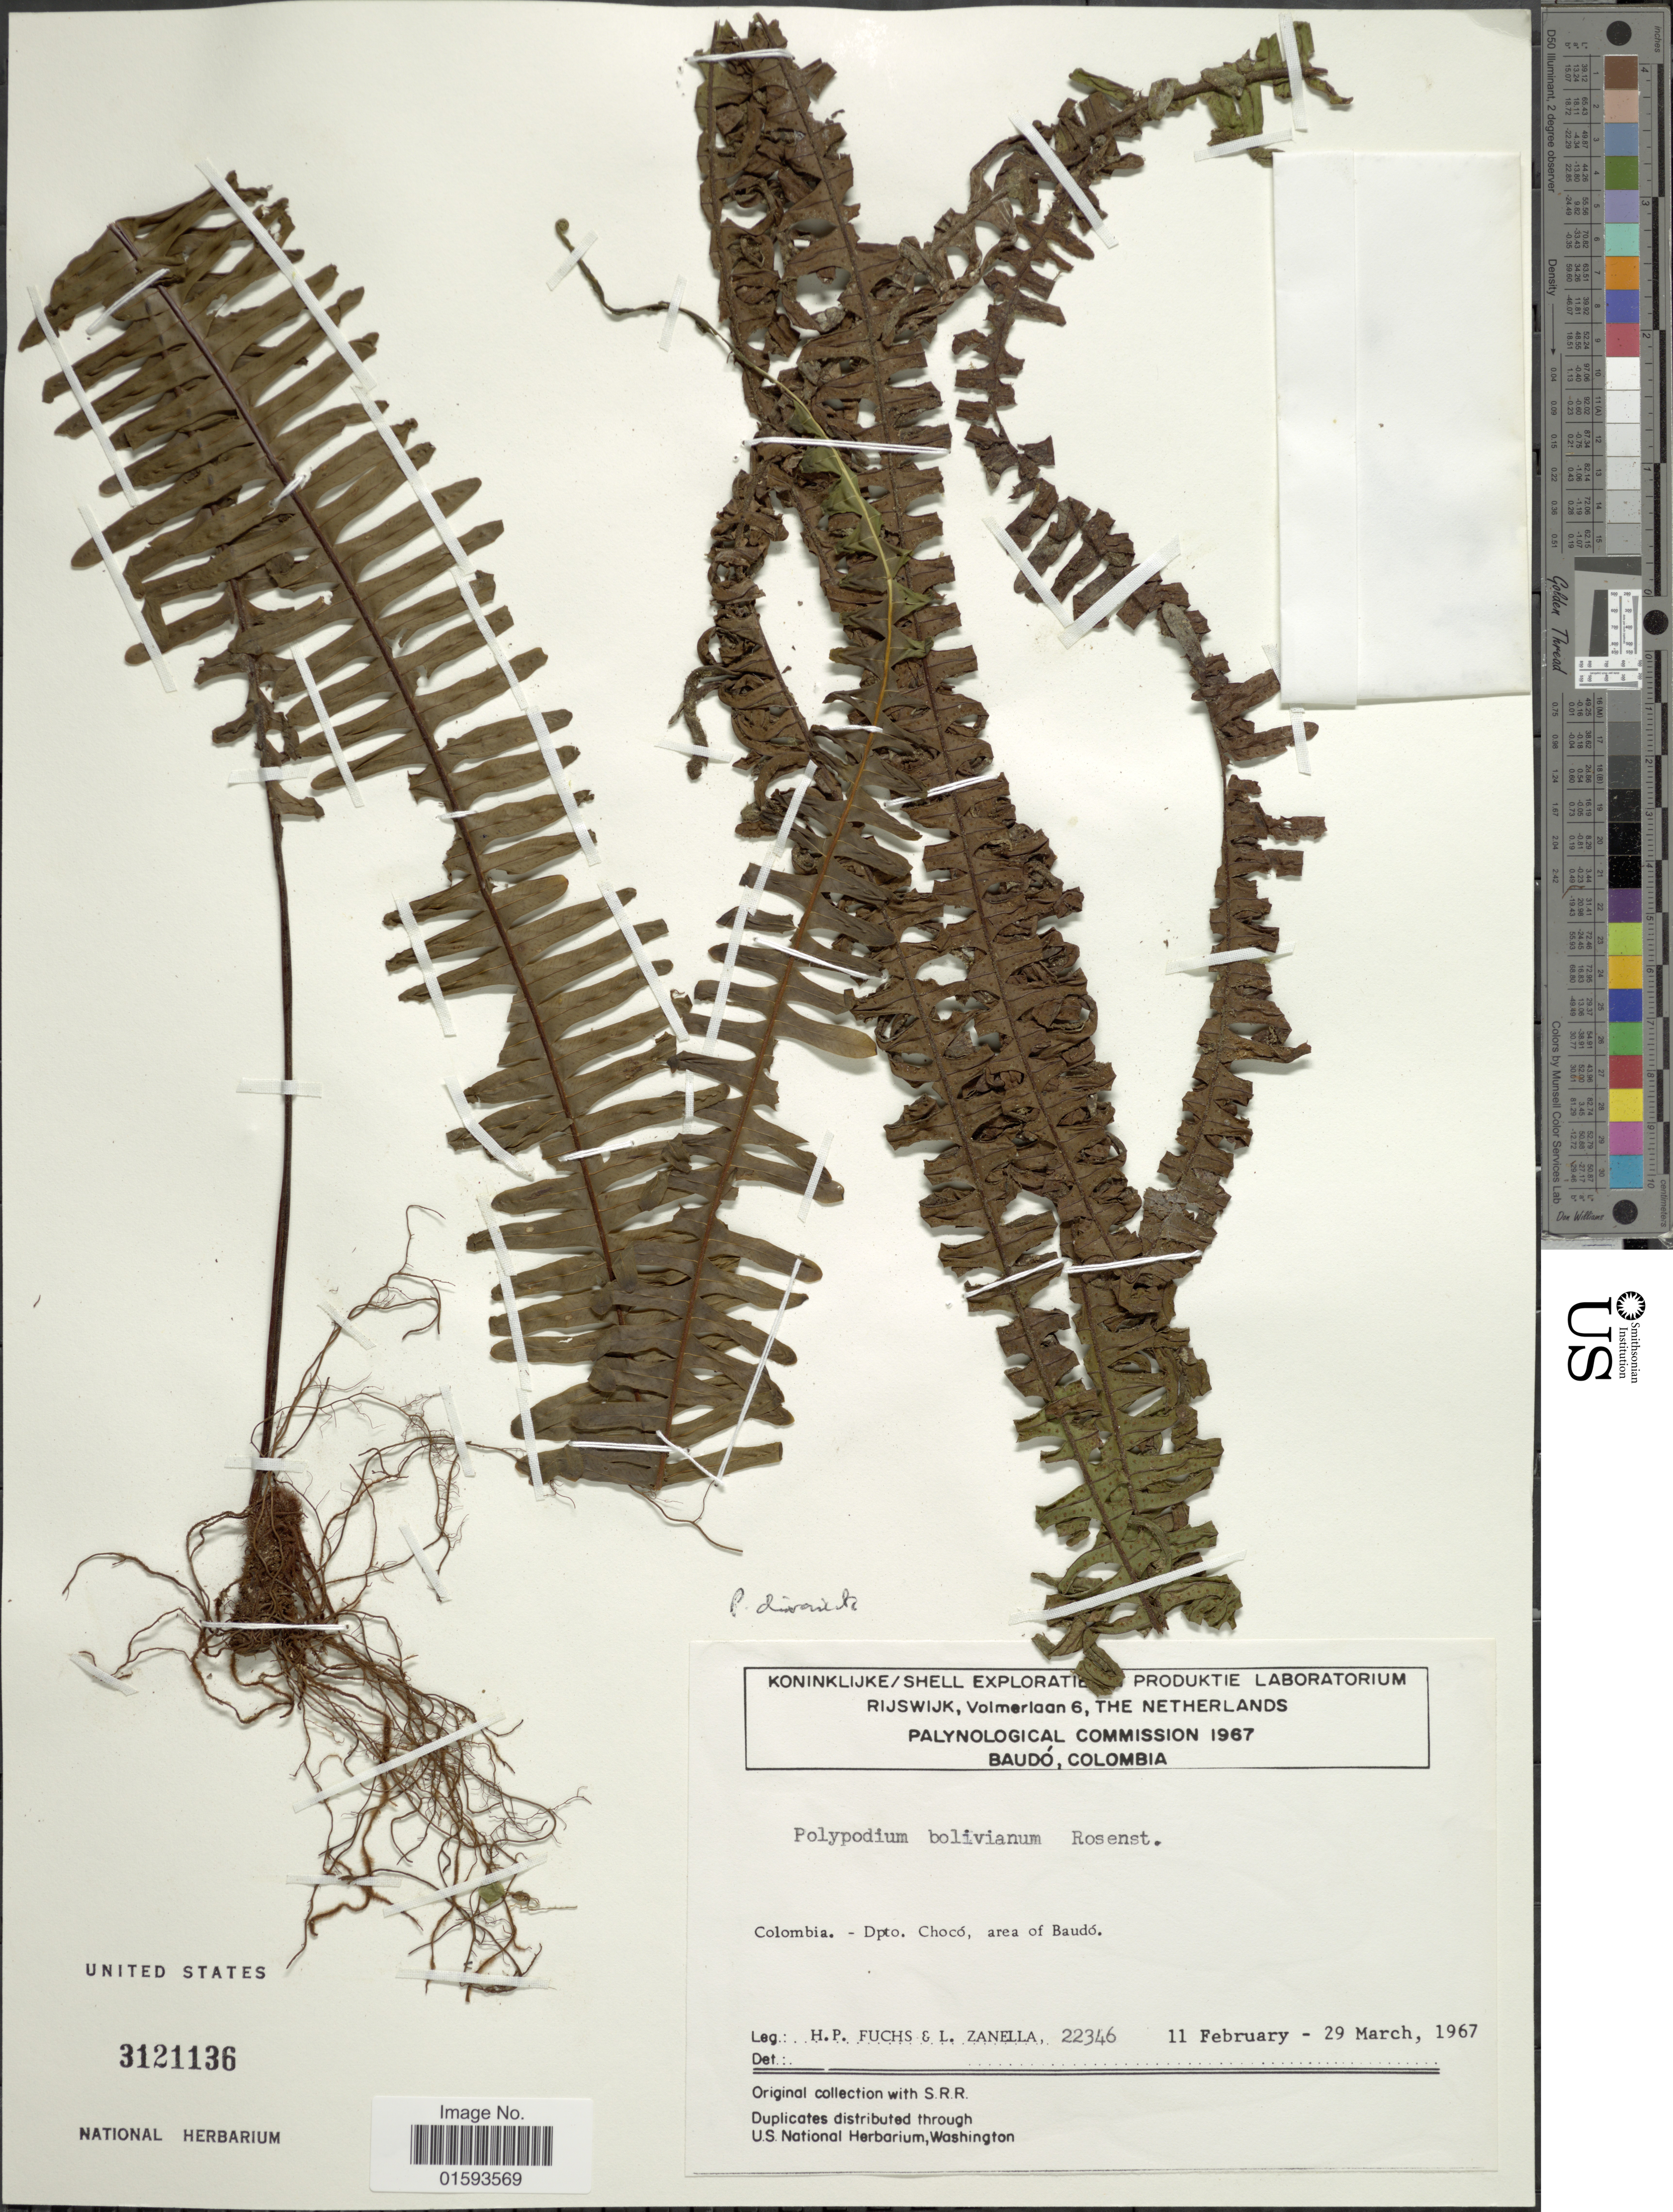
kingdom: Plantae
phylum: Tracheophyta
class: Polypodiopsida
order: Polypodiales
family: Polypodiaceae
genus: Pecluma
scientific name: Pecluma divaricata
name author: (E. Fourn.) Mickel & Beitel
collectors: H. P. Fuchs & L. Zanella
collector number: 22346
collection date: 1967-02-11/1967-03-29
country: Colombia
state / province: Chocó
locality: Area of Baudo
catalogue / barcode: US 3121136